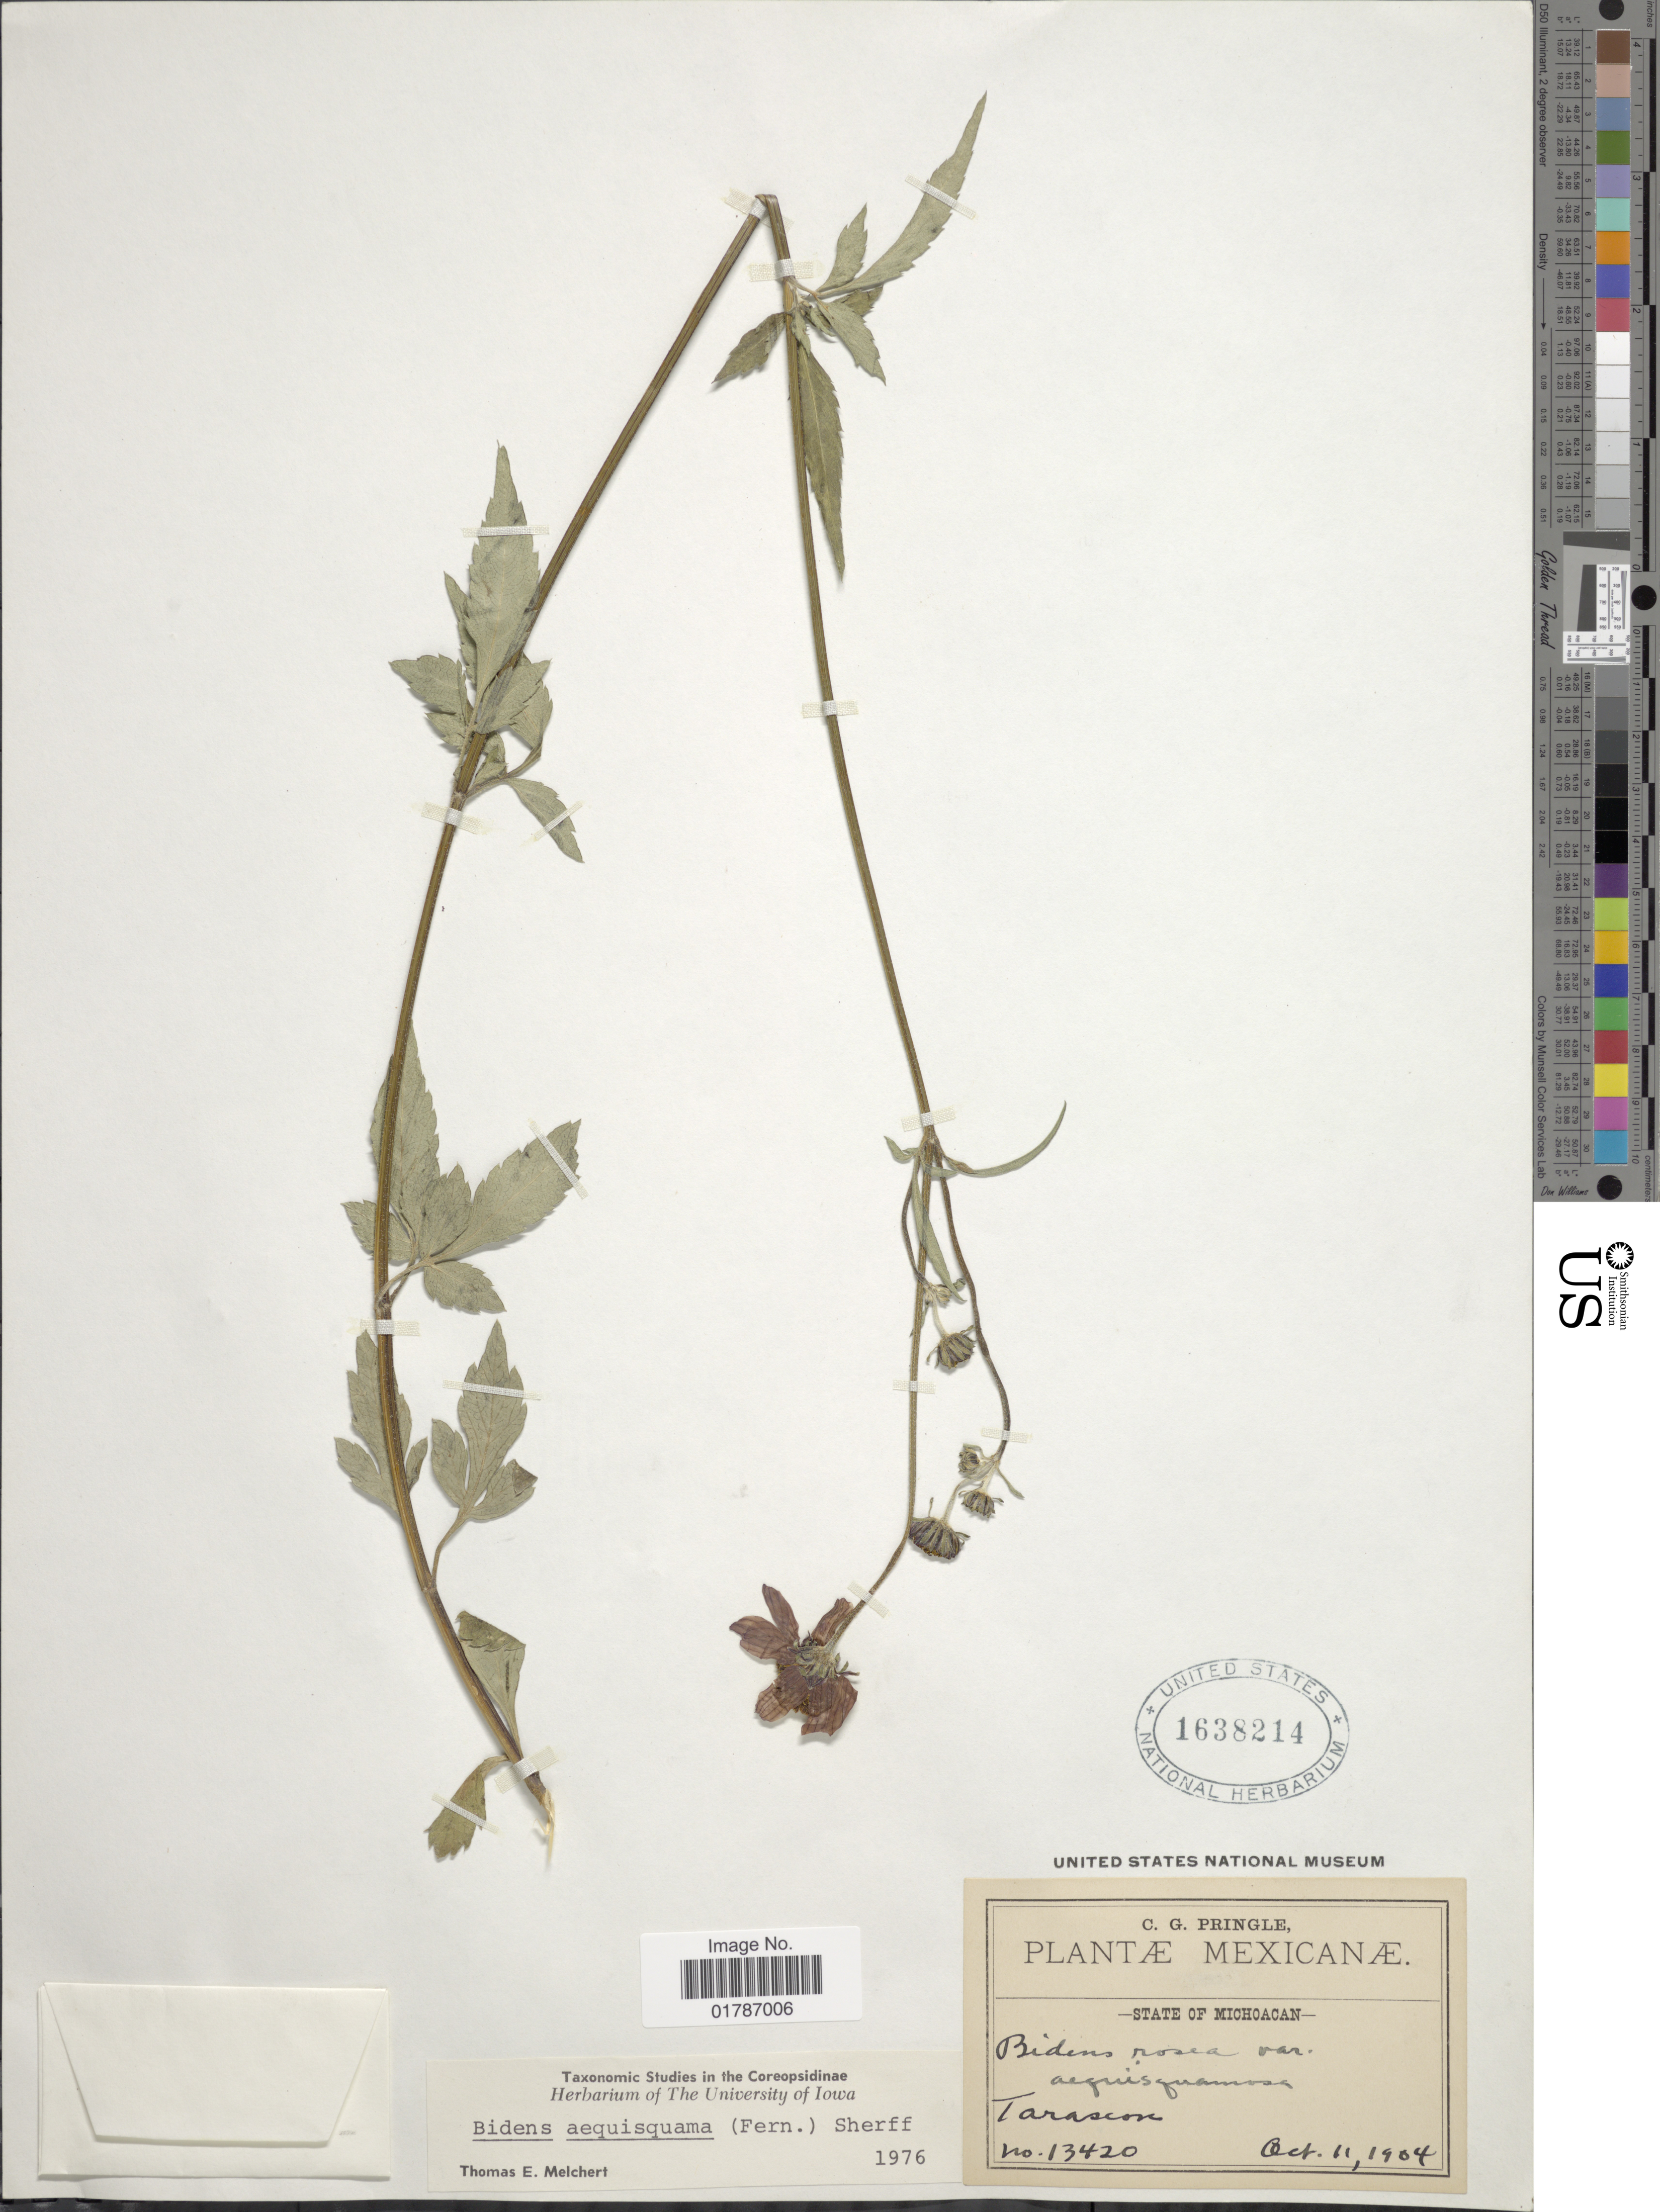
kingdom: Plantae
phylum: Tracheophyta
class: Magnoliopsida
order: Asterales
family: Asteraceae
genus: Bidens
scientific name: Bidens aequisquama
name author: (Fernald) Sherff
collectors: C. G. Pringle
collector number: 13420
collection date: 1904-10-11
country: Mexico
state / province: Michoacán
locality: State of Michoacan, Tarascon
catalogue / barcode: US 1638214